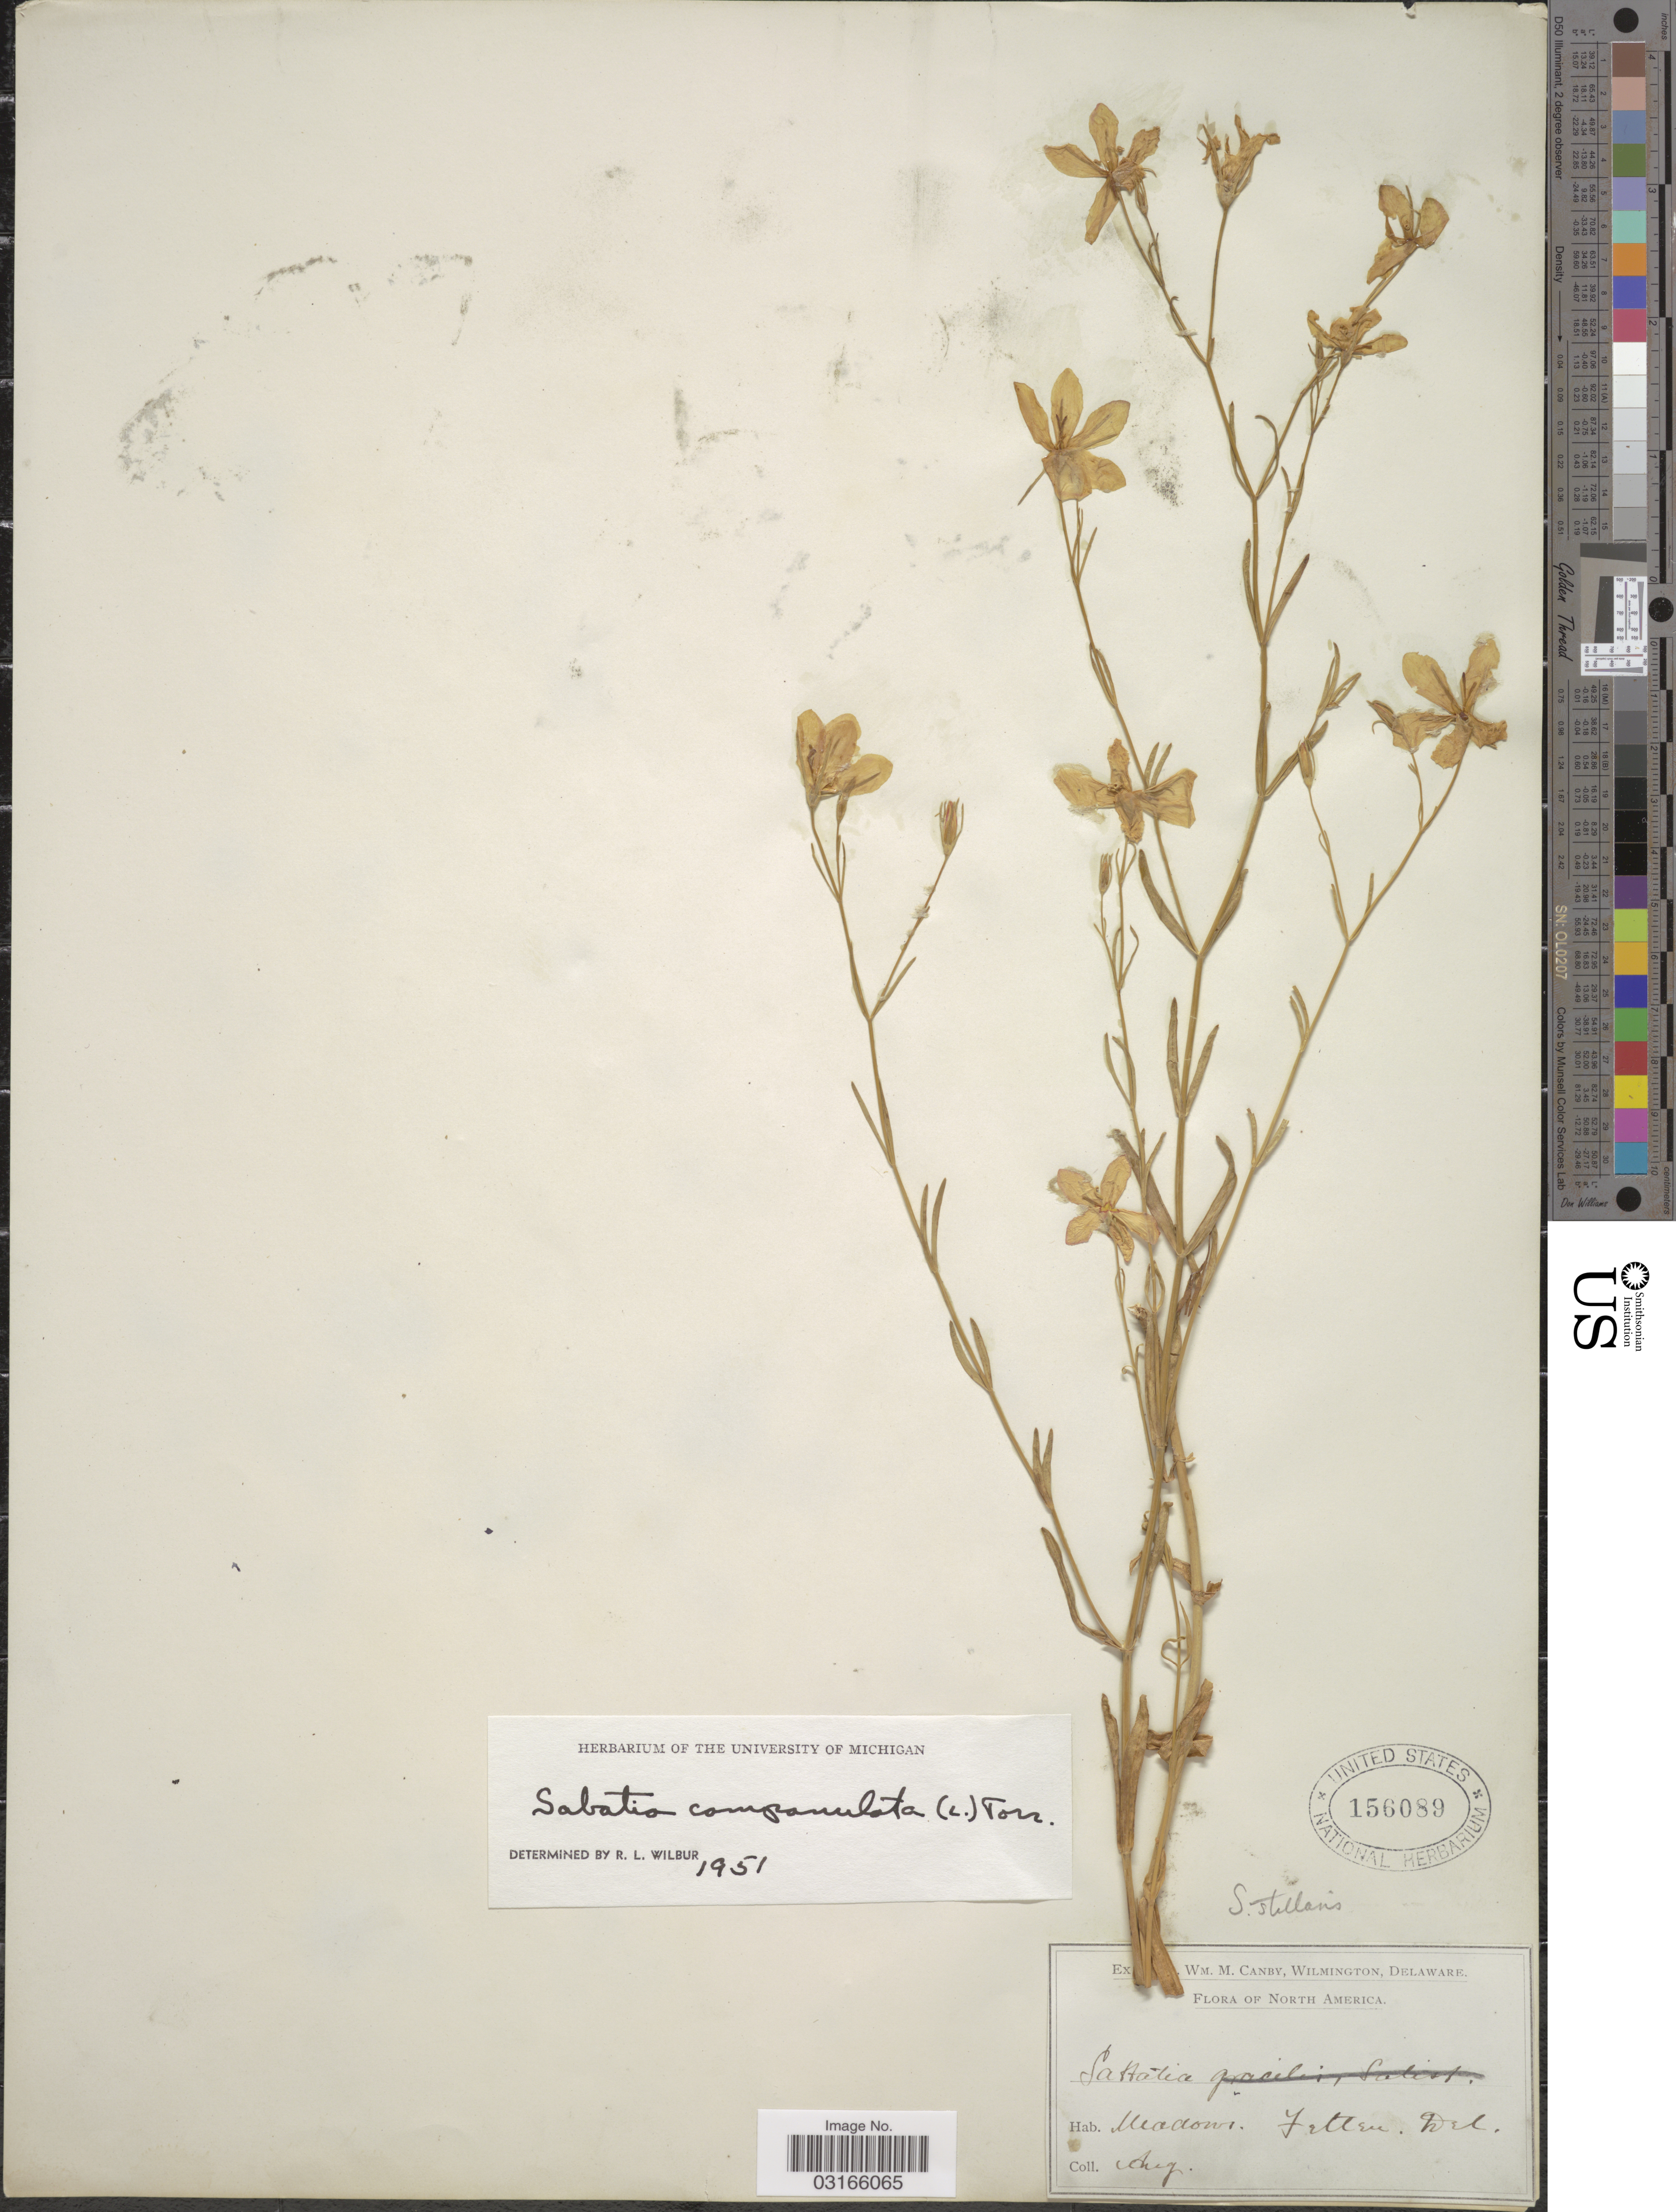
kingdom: Plantae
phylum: Tracheophyta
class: Magnoliopsida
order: Gentianales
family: Gentianaceae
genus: Sabatia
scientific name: Sabatia campanulata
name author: (L.) Torr.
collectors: ex herb. W.M. Canby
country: United States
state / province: Delaware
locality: Meadows, Felten, Del.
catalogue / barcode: US 156089